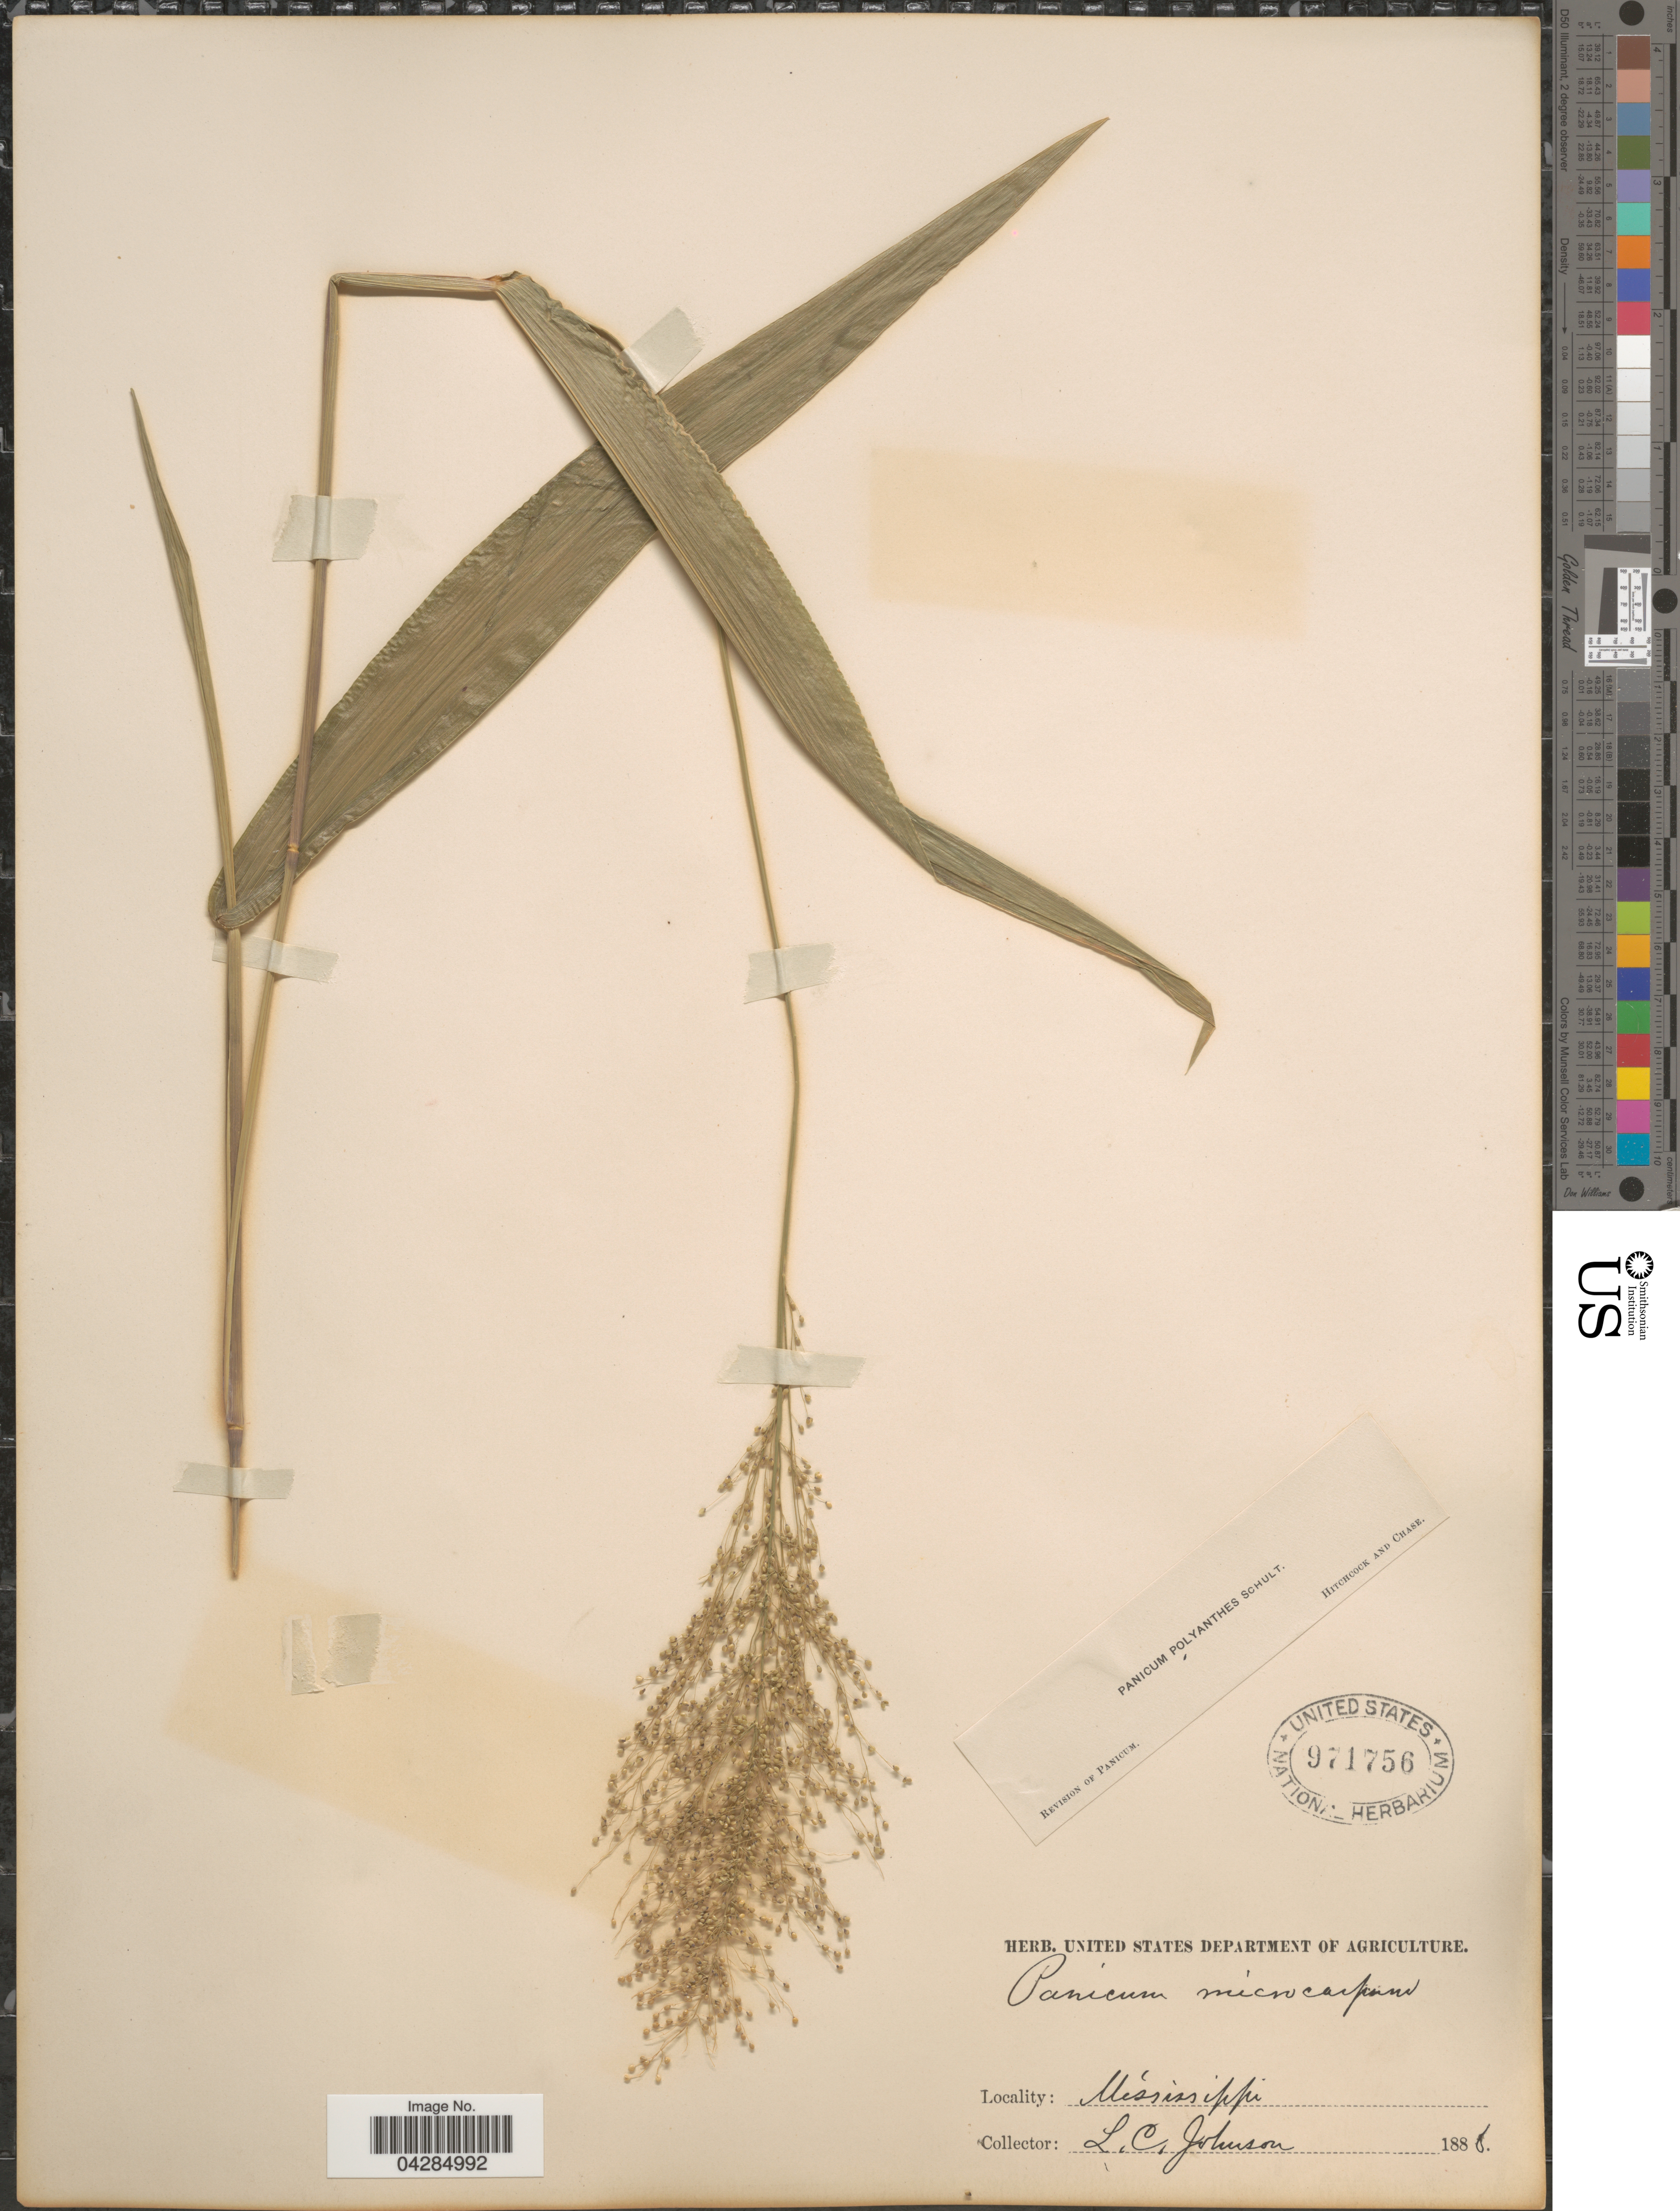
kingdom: Plantae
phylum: Tracheophyta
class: Liliopsida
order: Poales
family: Poaceae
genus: Dichanthelium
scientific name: Dichanthelium portoricense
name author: (Desv. ex Ham.) B.F. Hansen & Wunderlin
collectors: L. Johnson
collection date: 1886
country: United States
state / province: Mississippi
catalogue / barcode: US 971756